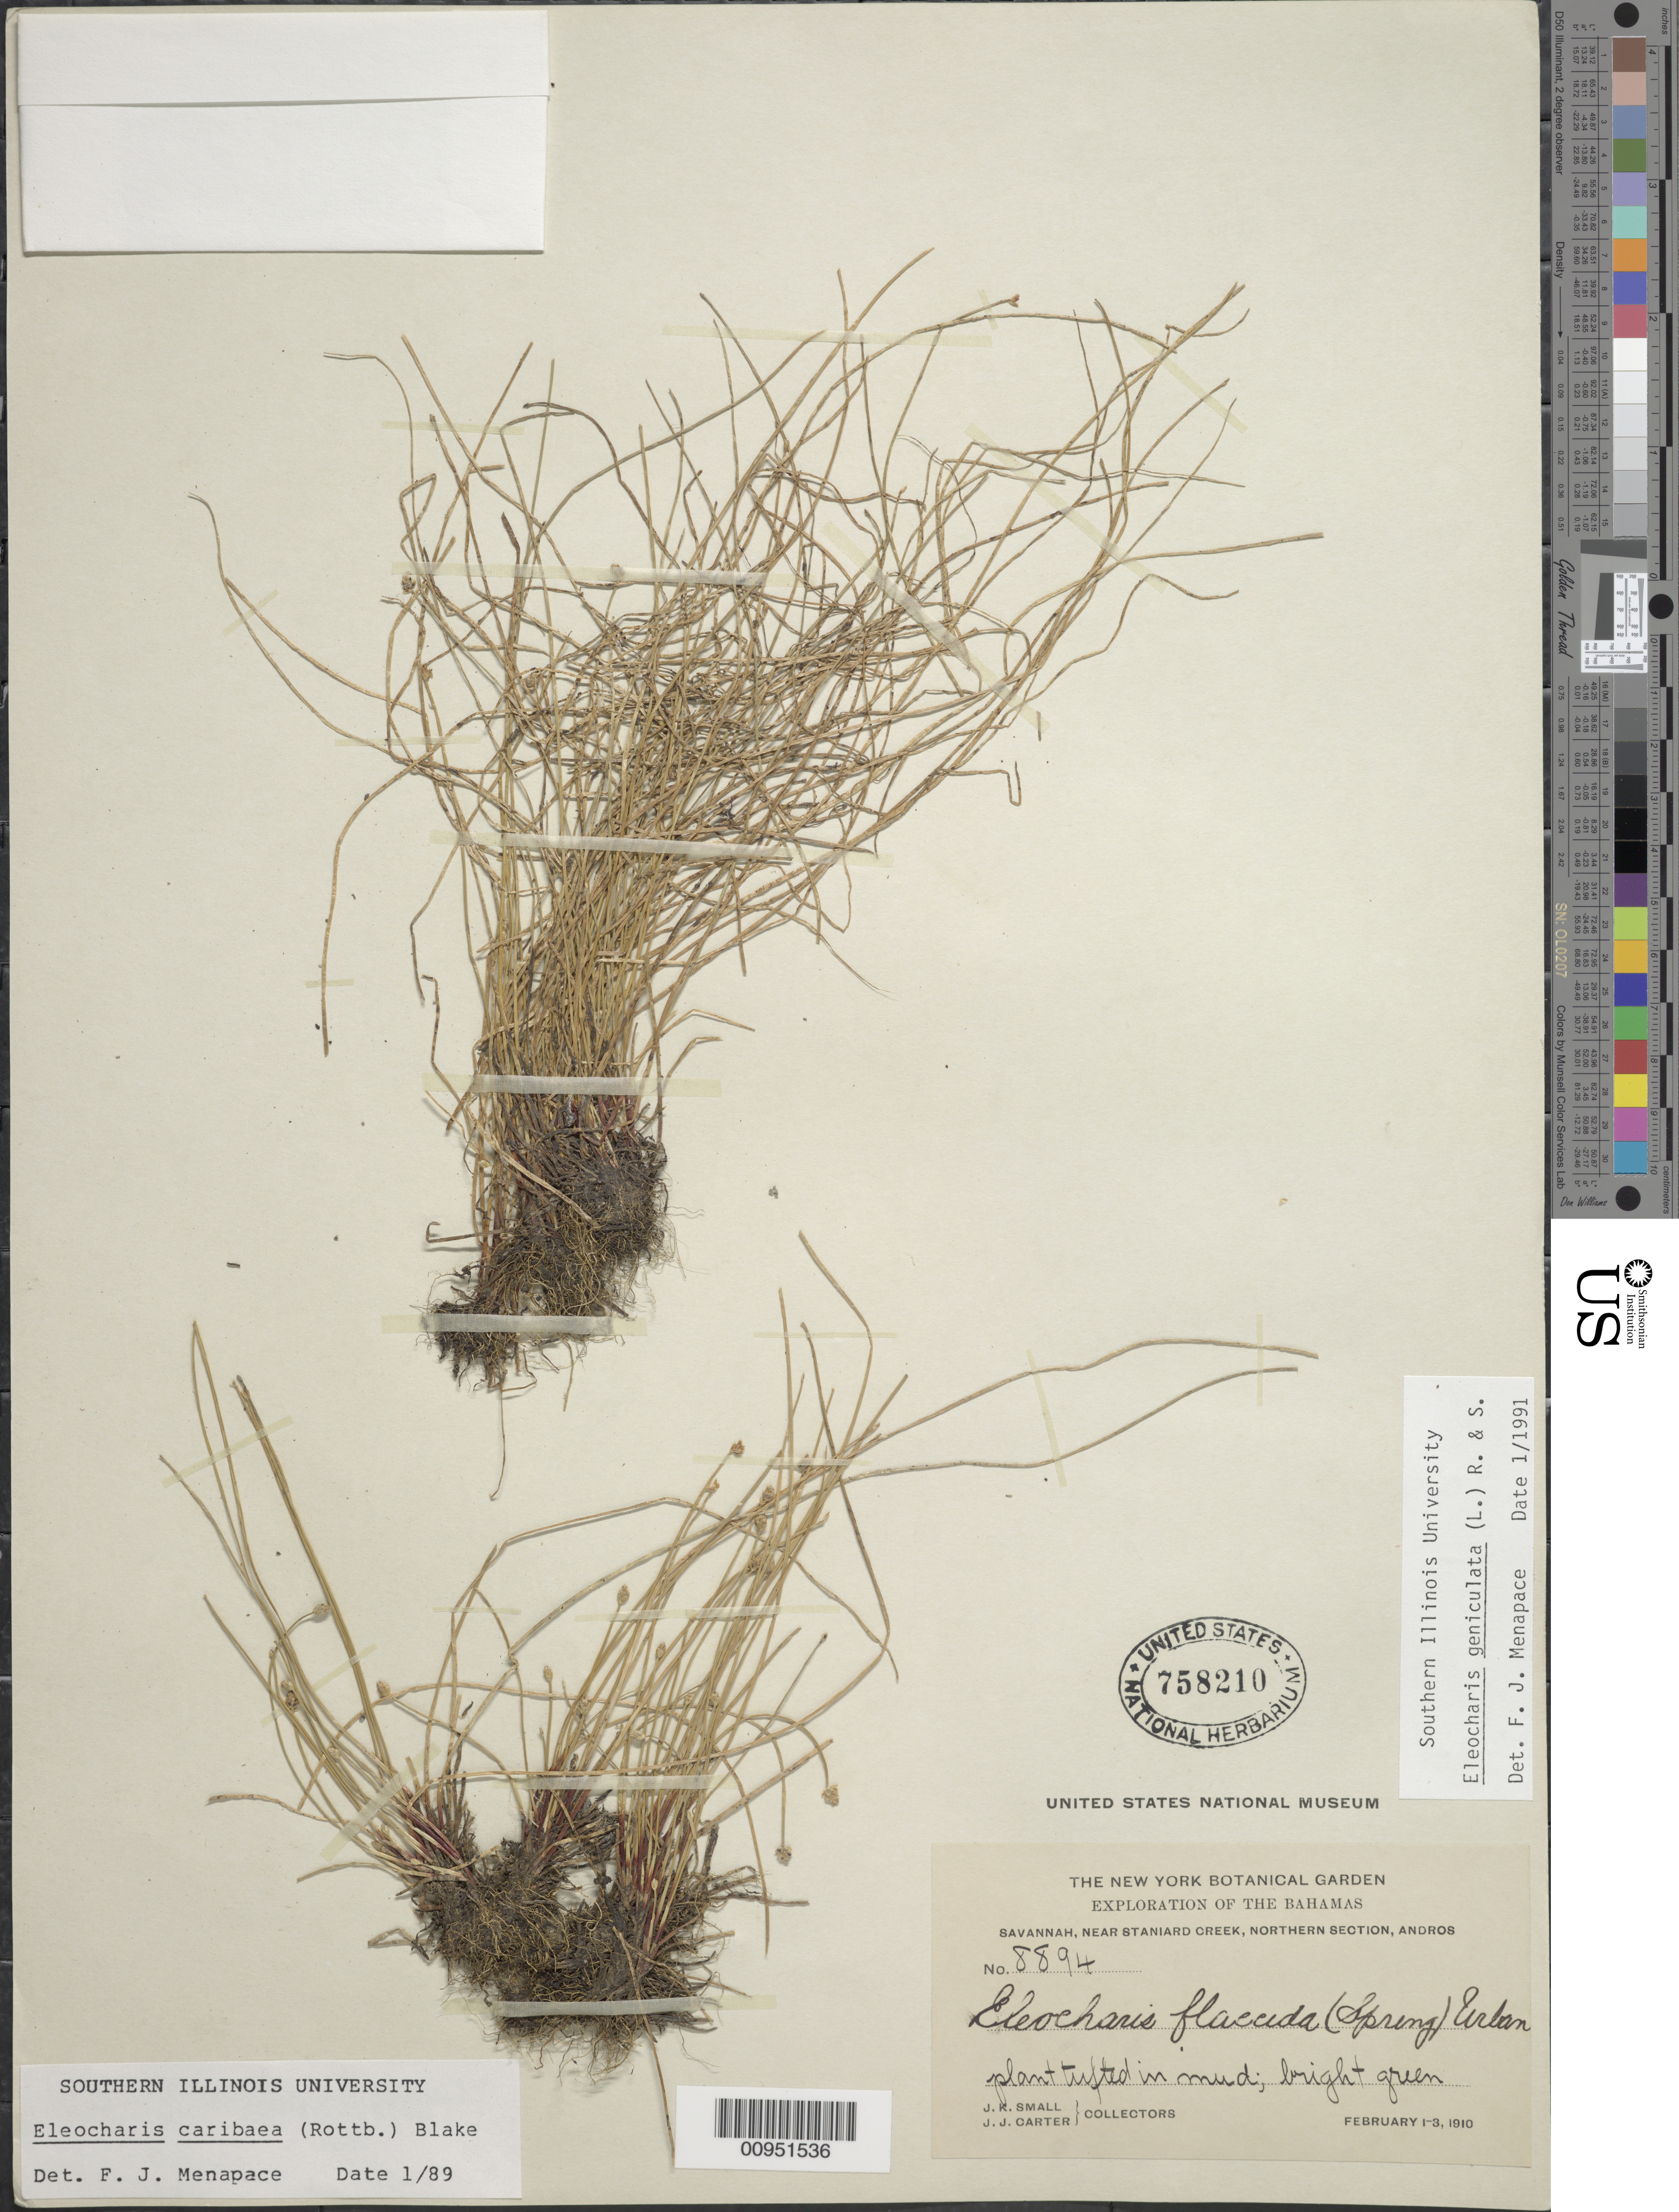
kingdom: Plantae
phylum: Tracheophyta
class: Liliopsida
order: Poales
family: Cyperaceae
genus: Eleocharis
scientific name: Eleocharis geniculata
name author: (L.) Roem. & Schult.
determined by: Menapace, F. J.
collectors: J. K. Small & J. J. Carter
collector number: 8894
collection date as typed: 01 Feb 1910 to 03 Feb 1910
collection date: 1910-02-01/1910-02-03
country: Bahamas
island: Andros Island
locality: Near Staniard Creek, Northern Section, Andros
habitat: Tufted in mud in savannah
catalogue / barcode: US 758210